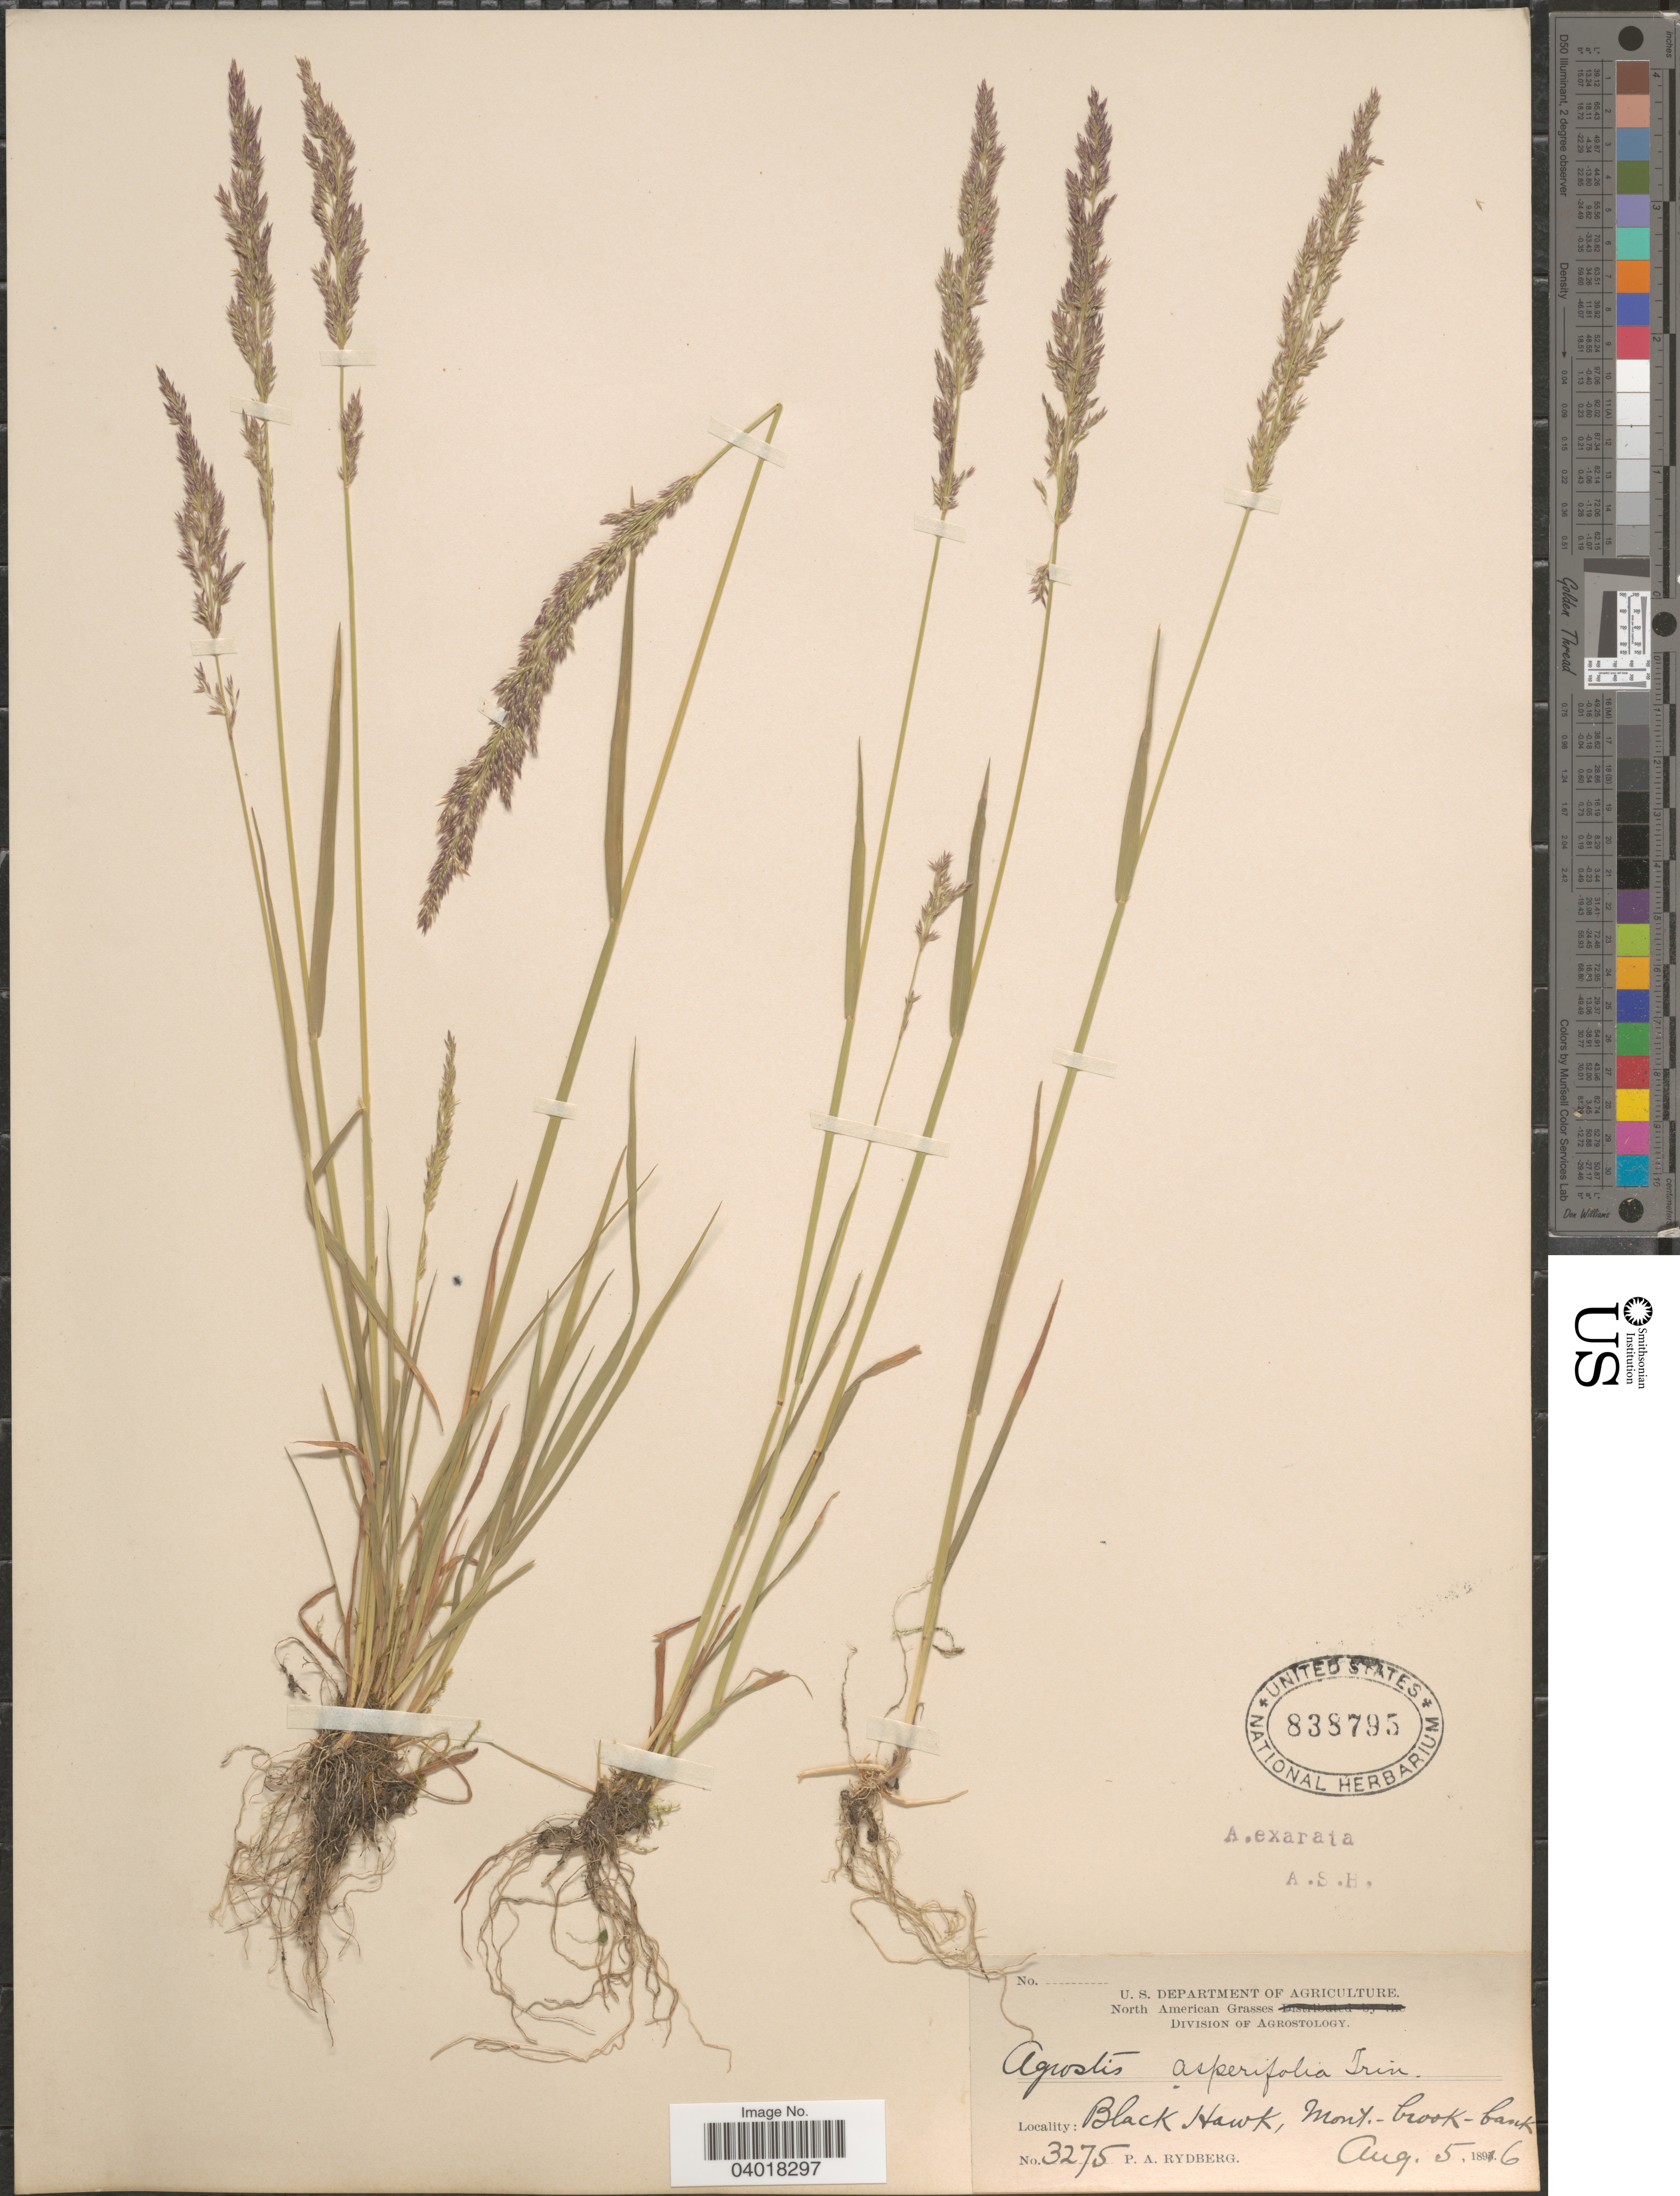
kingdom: Plantae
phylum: Tracheophyta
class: Liliopsida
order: Poales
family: Poaceae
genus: Agrostis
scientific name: Agrostis exarata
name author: Trin.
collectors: P. A. Rydberg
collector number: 3275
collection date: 1896-08-05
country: United States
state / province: Montana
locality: Black Hawk, Mont. - brook-bank.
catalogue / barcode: US 838795